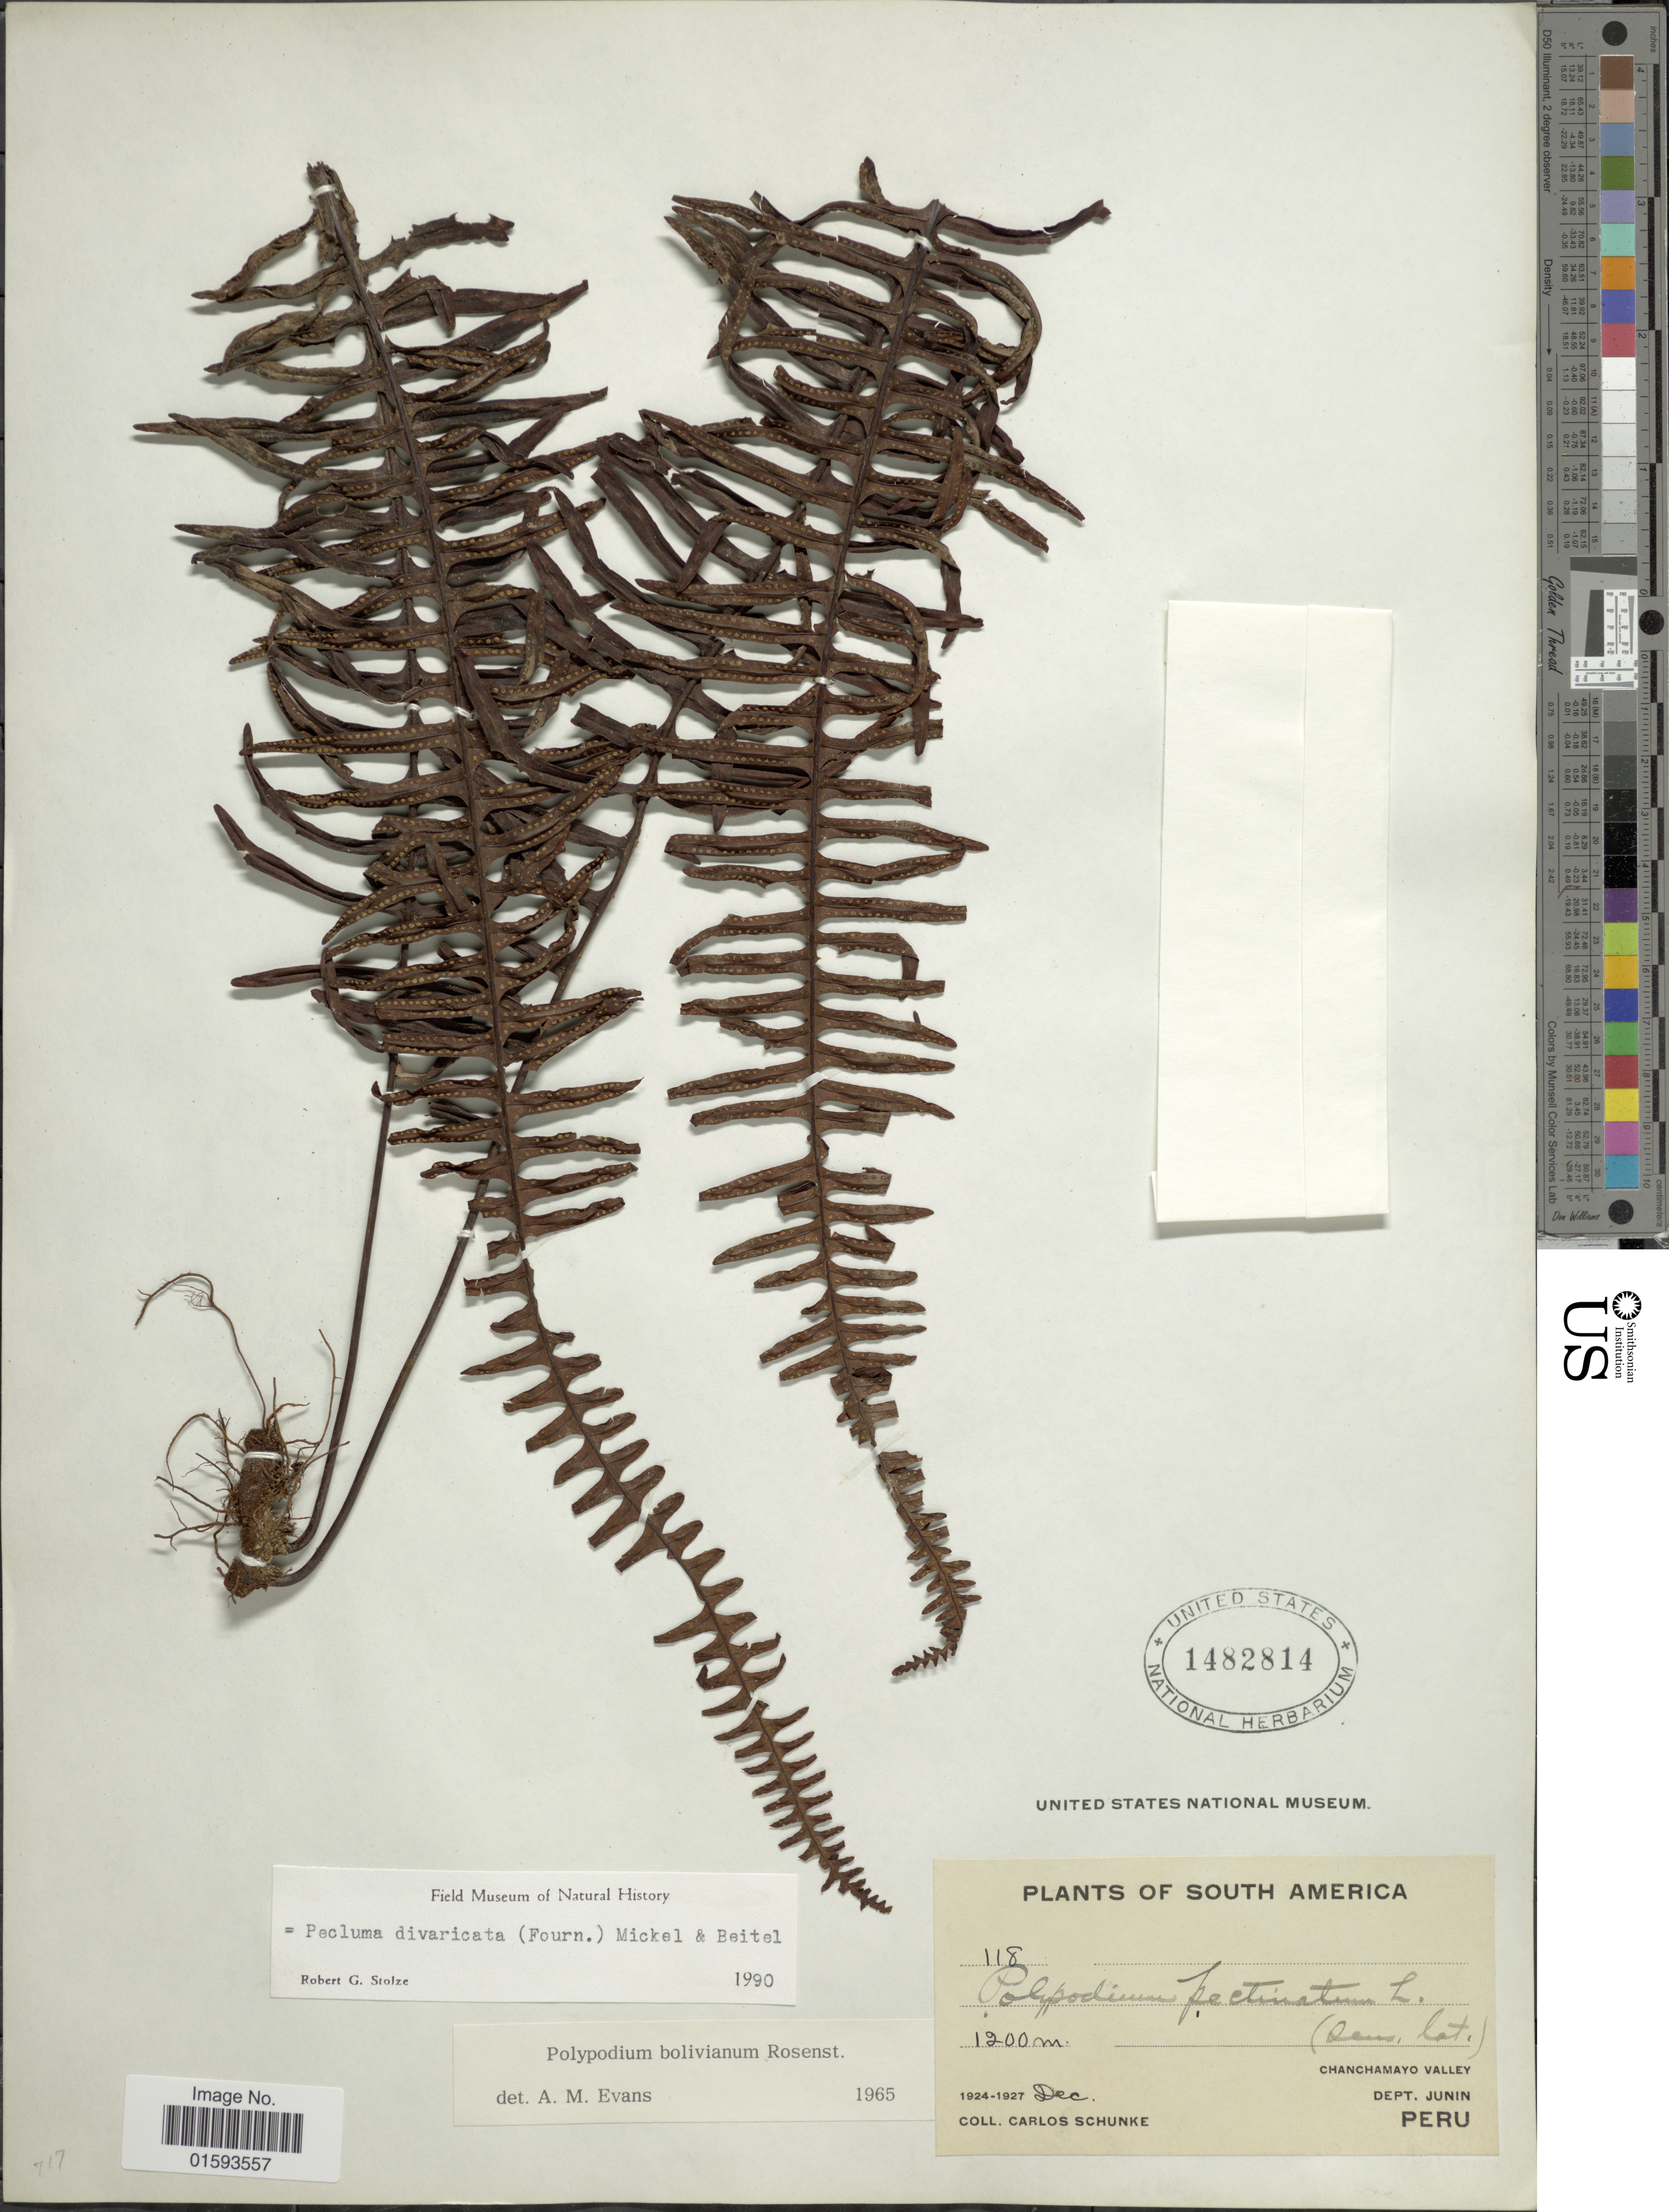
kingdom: Plantae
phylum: Tracheophyta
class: Polypodiopsida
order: Polypodiales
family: Polypodiaceae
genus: Pecluma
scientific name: Pecluma divaricata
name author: (E. Fourn.) Mickel & Beitel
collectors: C. Schunke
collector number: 118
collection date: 1924-12/1927-12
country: Peru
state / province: Junín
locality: Chanchamayo Valley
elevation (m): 1200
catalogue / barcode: US 1482814